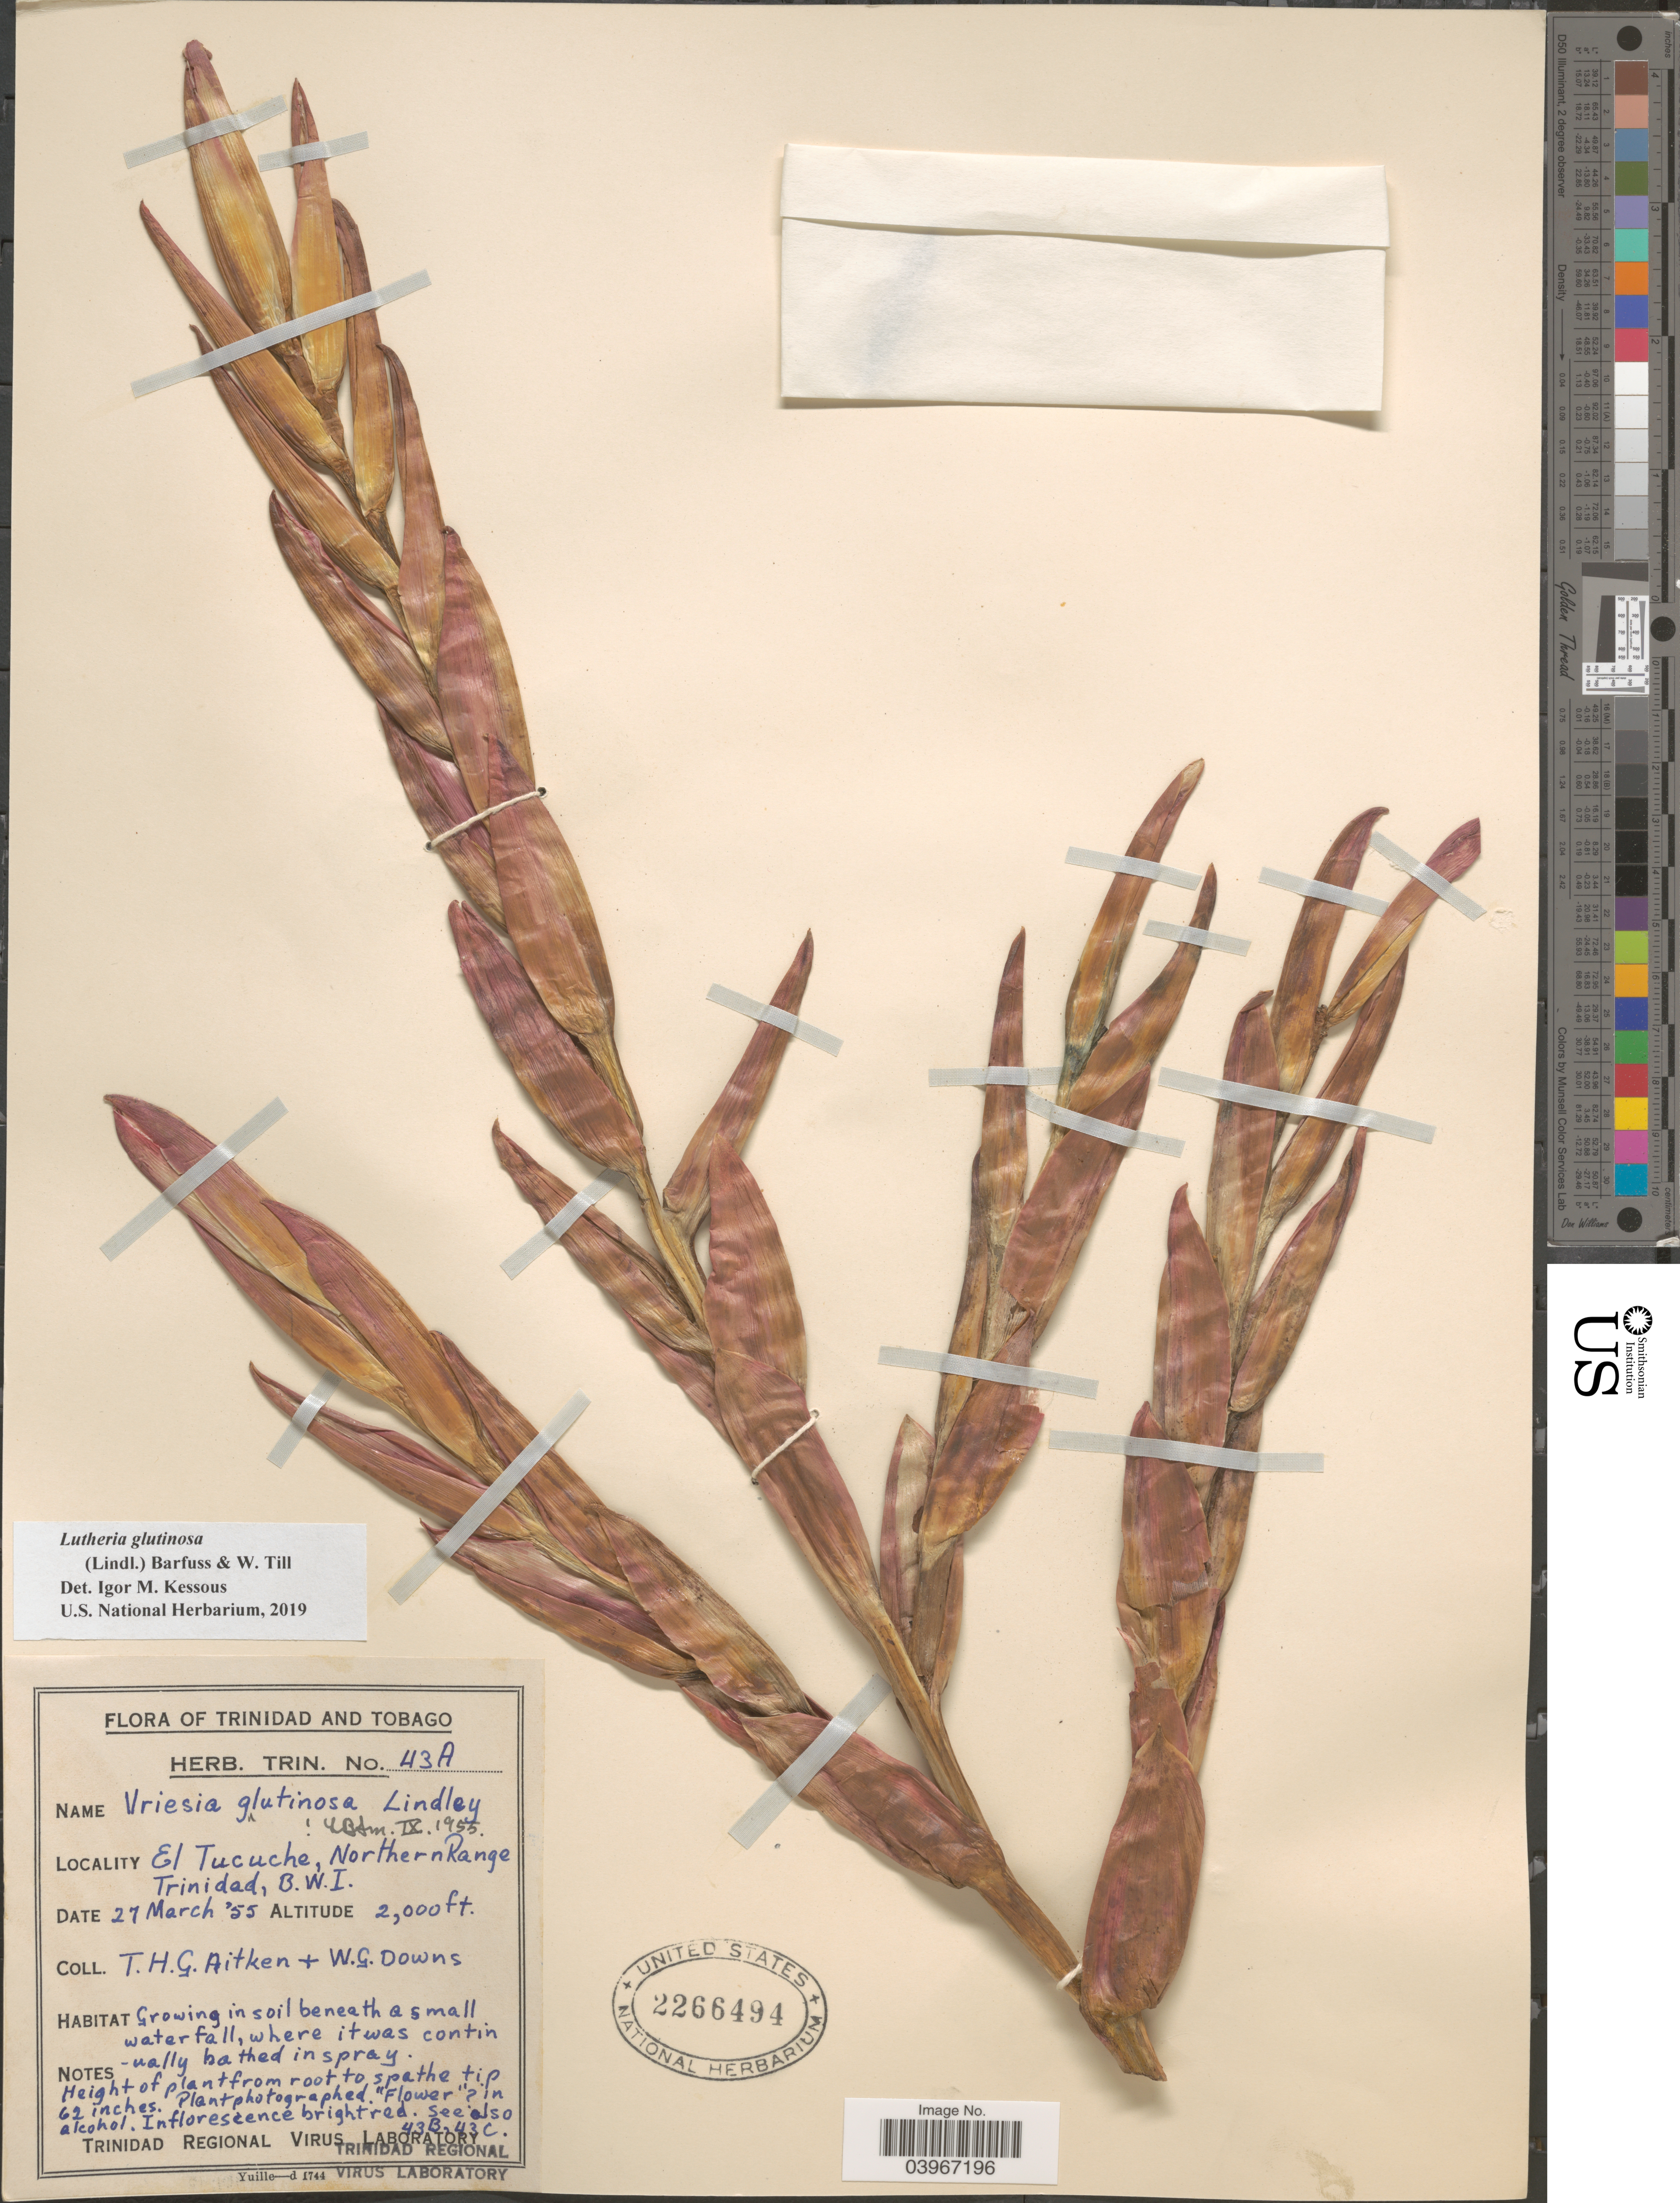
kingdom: Plantae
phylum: Tracheophyta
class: Liliopsida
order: Poales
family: Bromeliaceae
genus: Lutheria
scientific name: Lutheria glutinosa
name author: (Lindl.) Barfuss & W. Till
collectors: T. Aitken & W. G. Downs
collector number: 43A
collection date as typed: Transcribed d/m/y: 27/3/55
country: Trinidad and Tobago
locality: El Tucuche, Northern Range Trinidad, B.W.I.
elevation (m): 610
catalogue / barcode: US 2266494